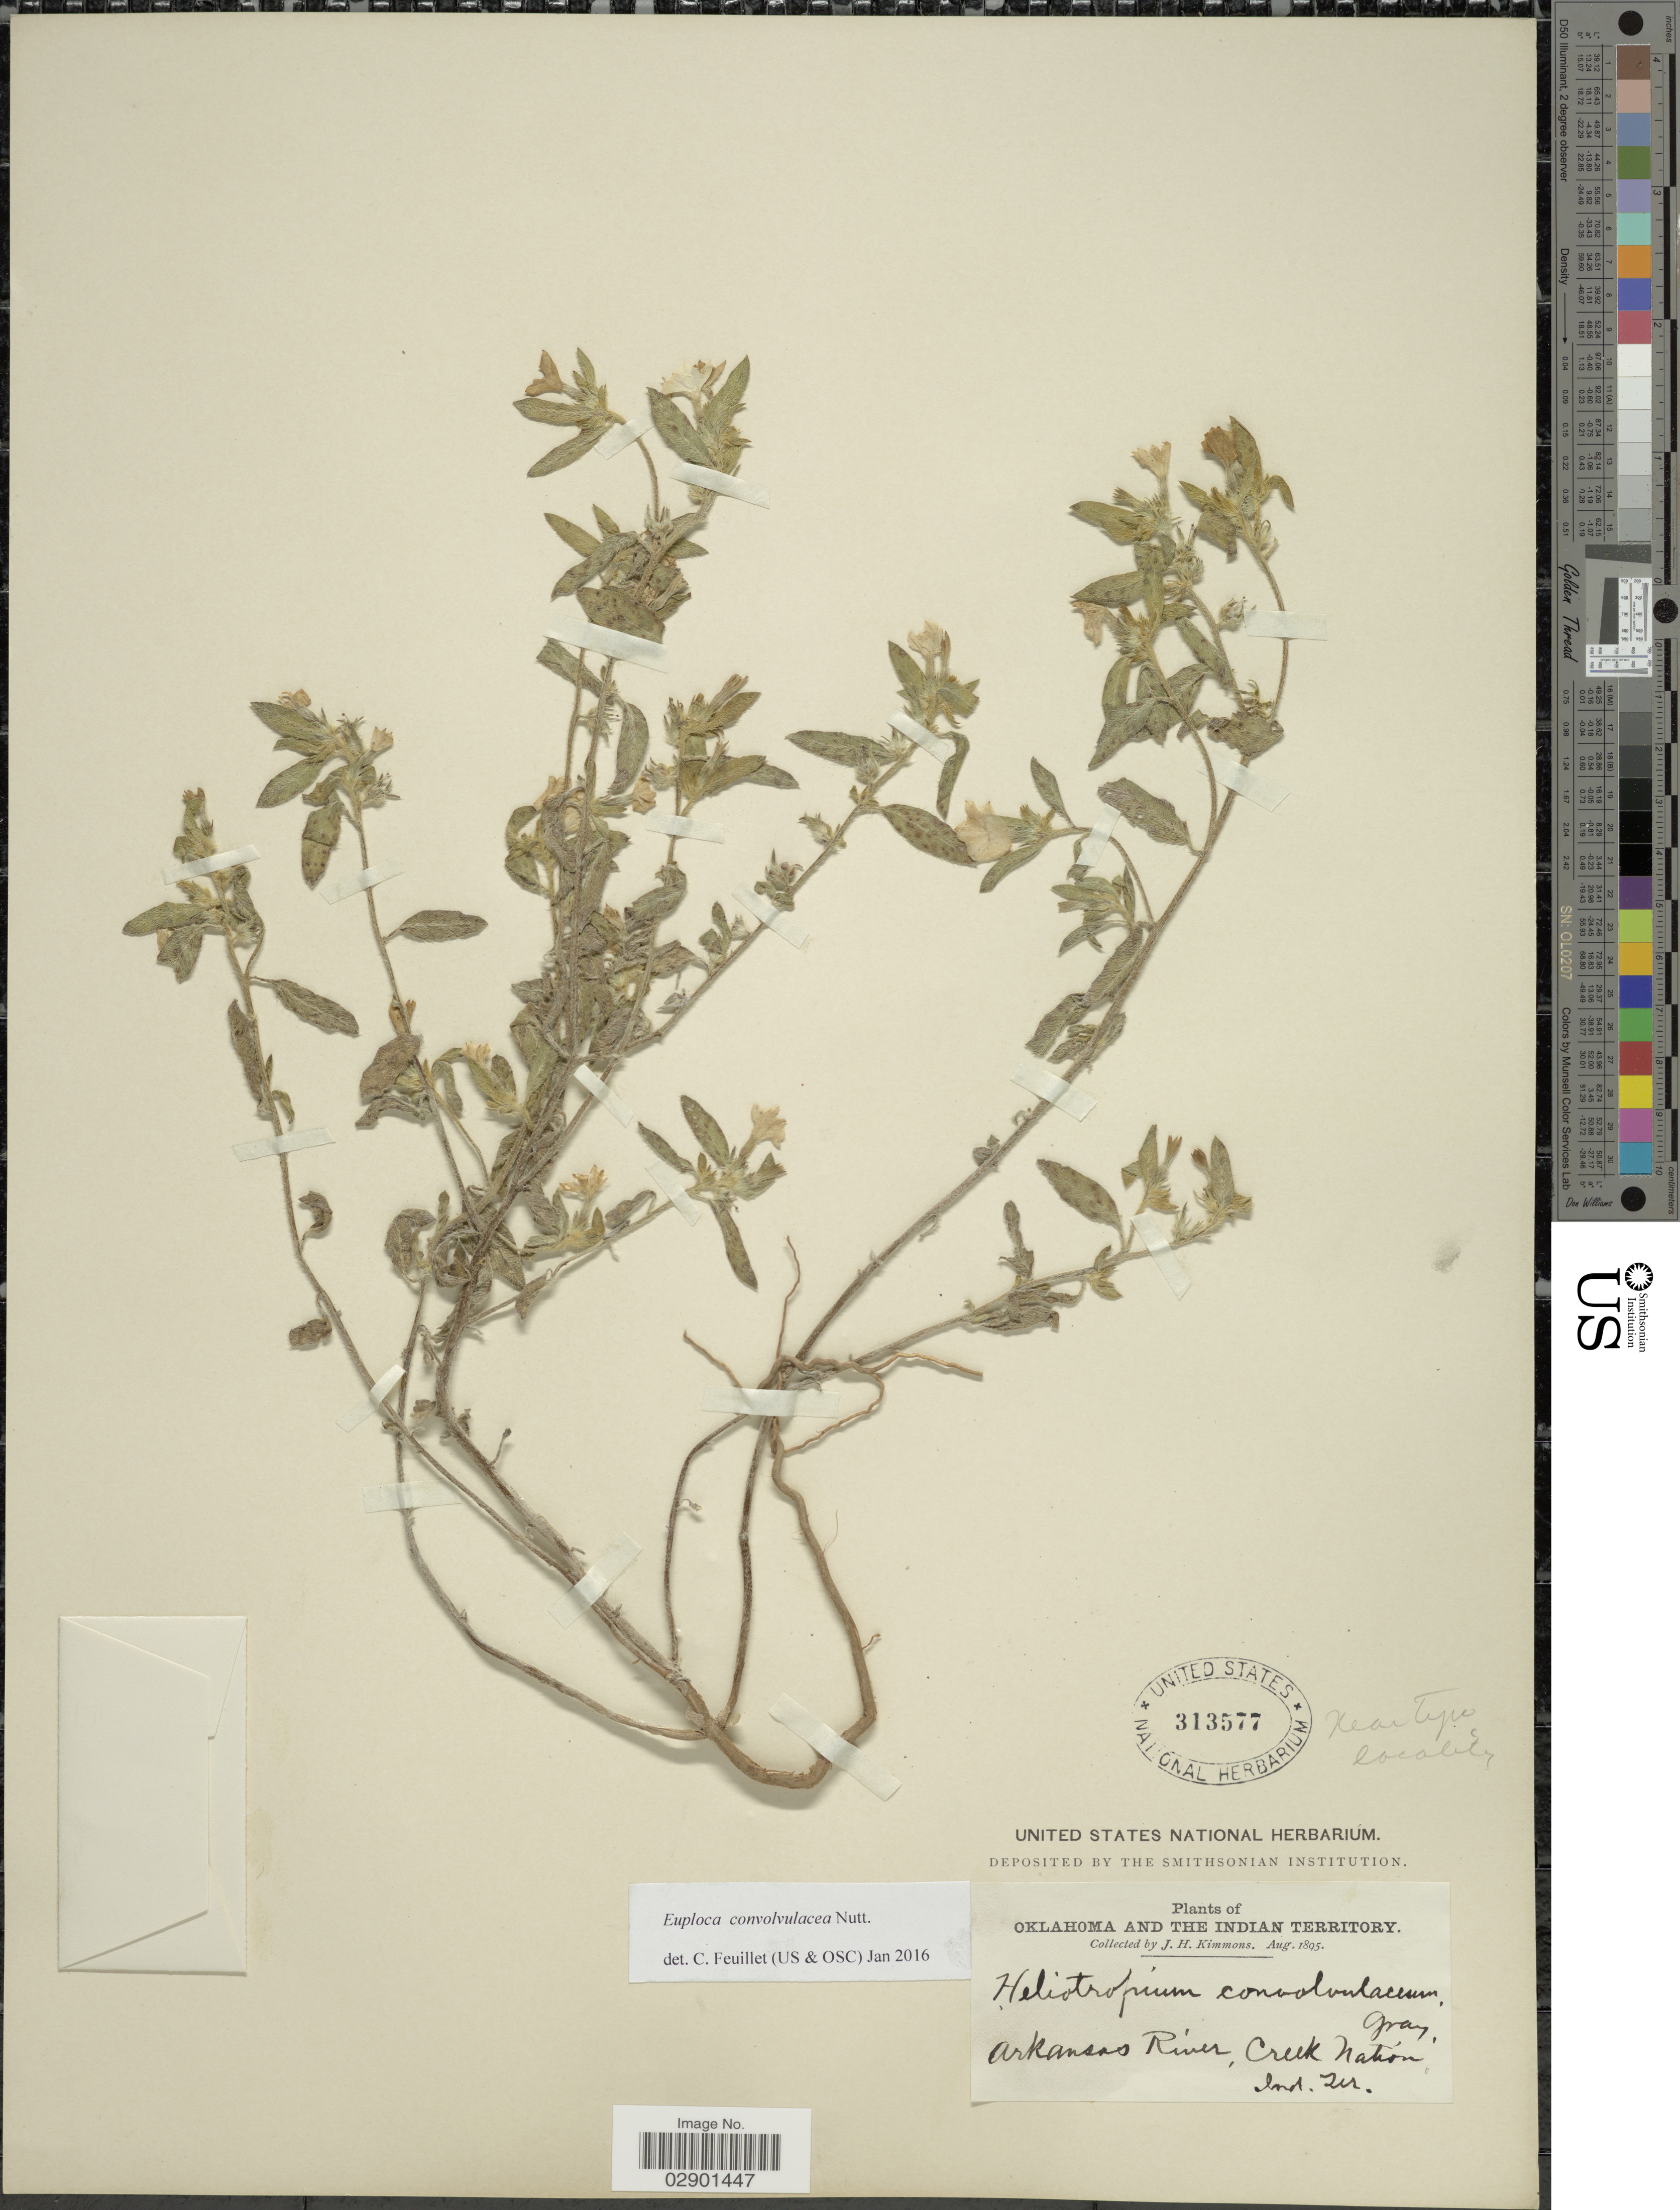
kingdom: Plantae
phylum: Tracheophyta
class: Magnoliopsida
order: Boraginales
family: Heliotropiaceae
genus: Euploca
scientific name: Euploca convolvulacea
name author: Nutt.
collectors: J. Kimmons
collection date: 1895-08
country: United States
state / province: Oklahoma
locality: Arkansas River, Creek Nation, Ind. Ter.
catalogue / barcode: US 313577